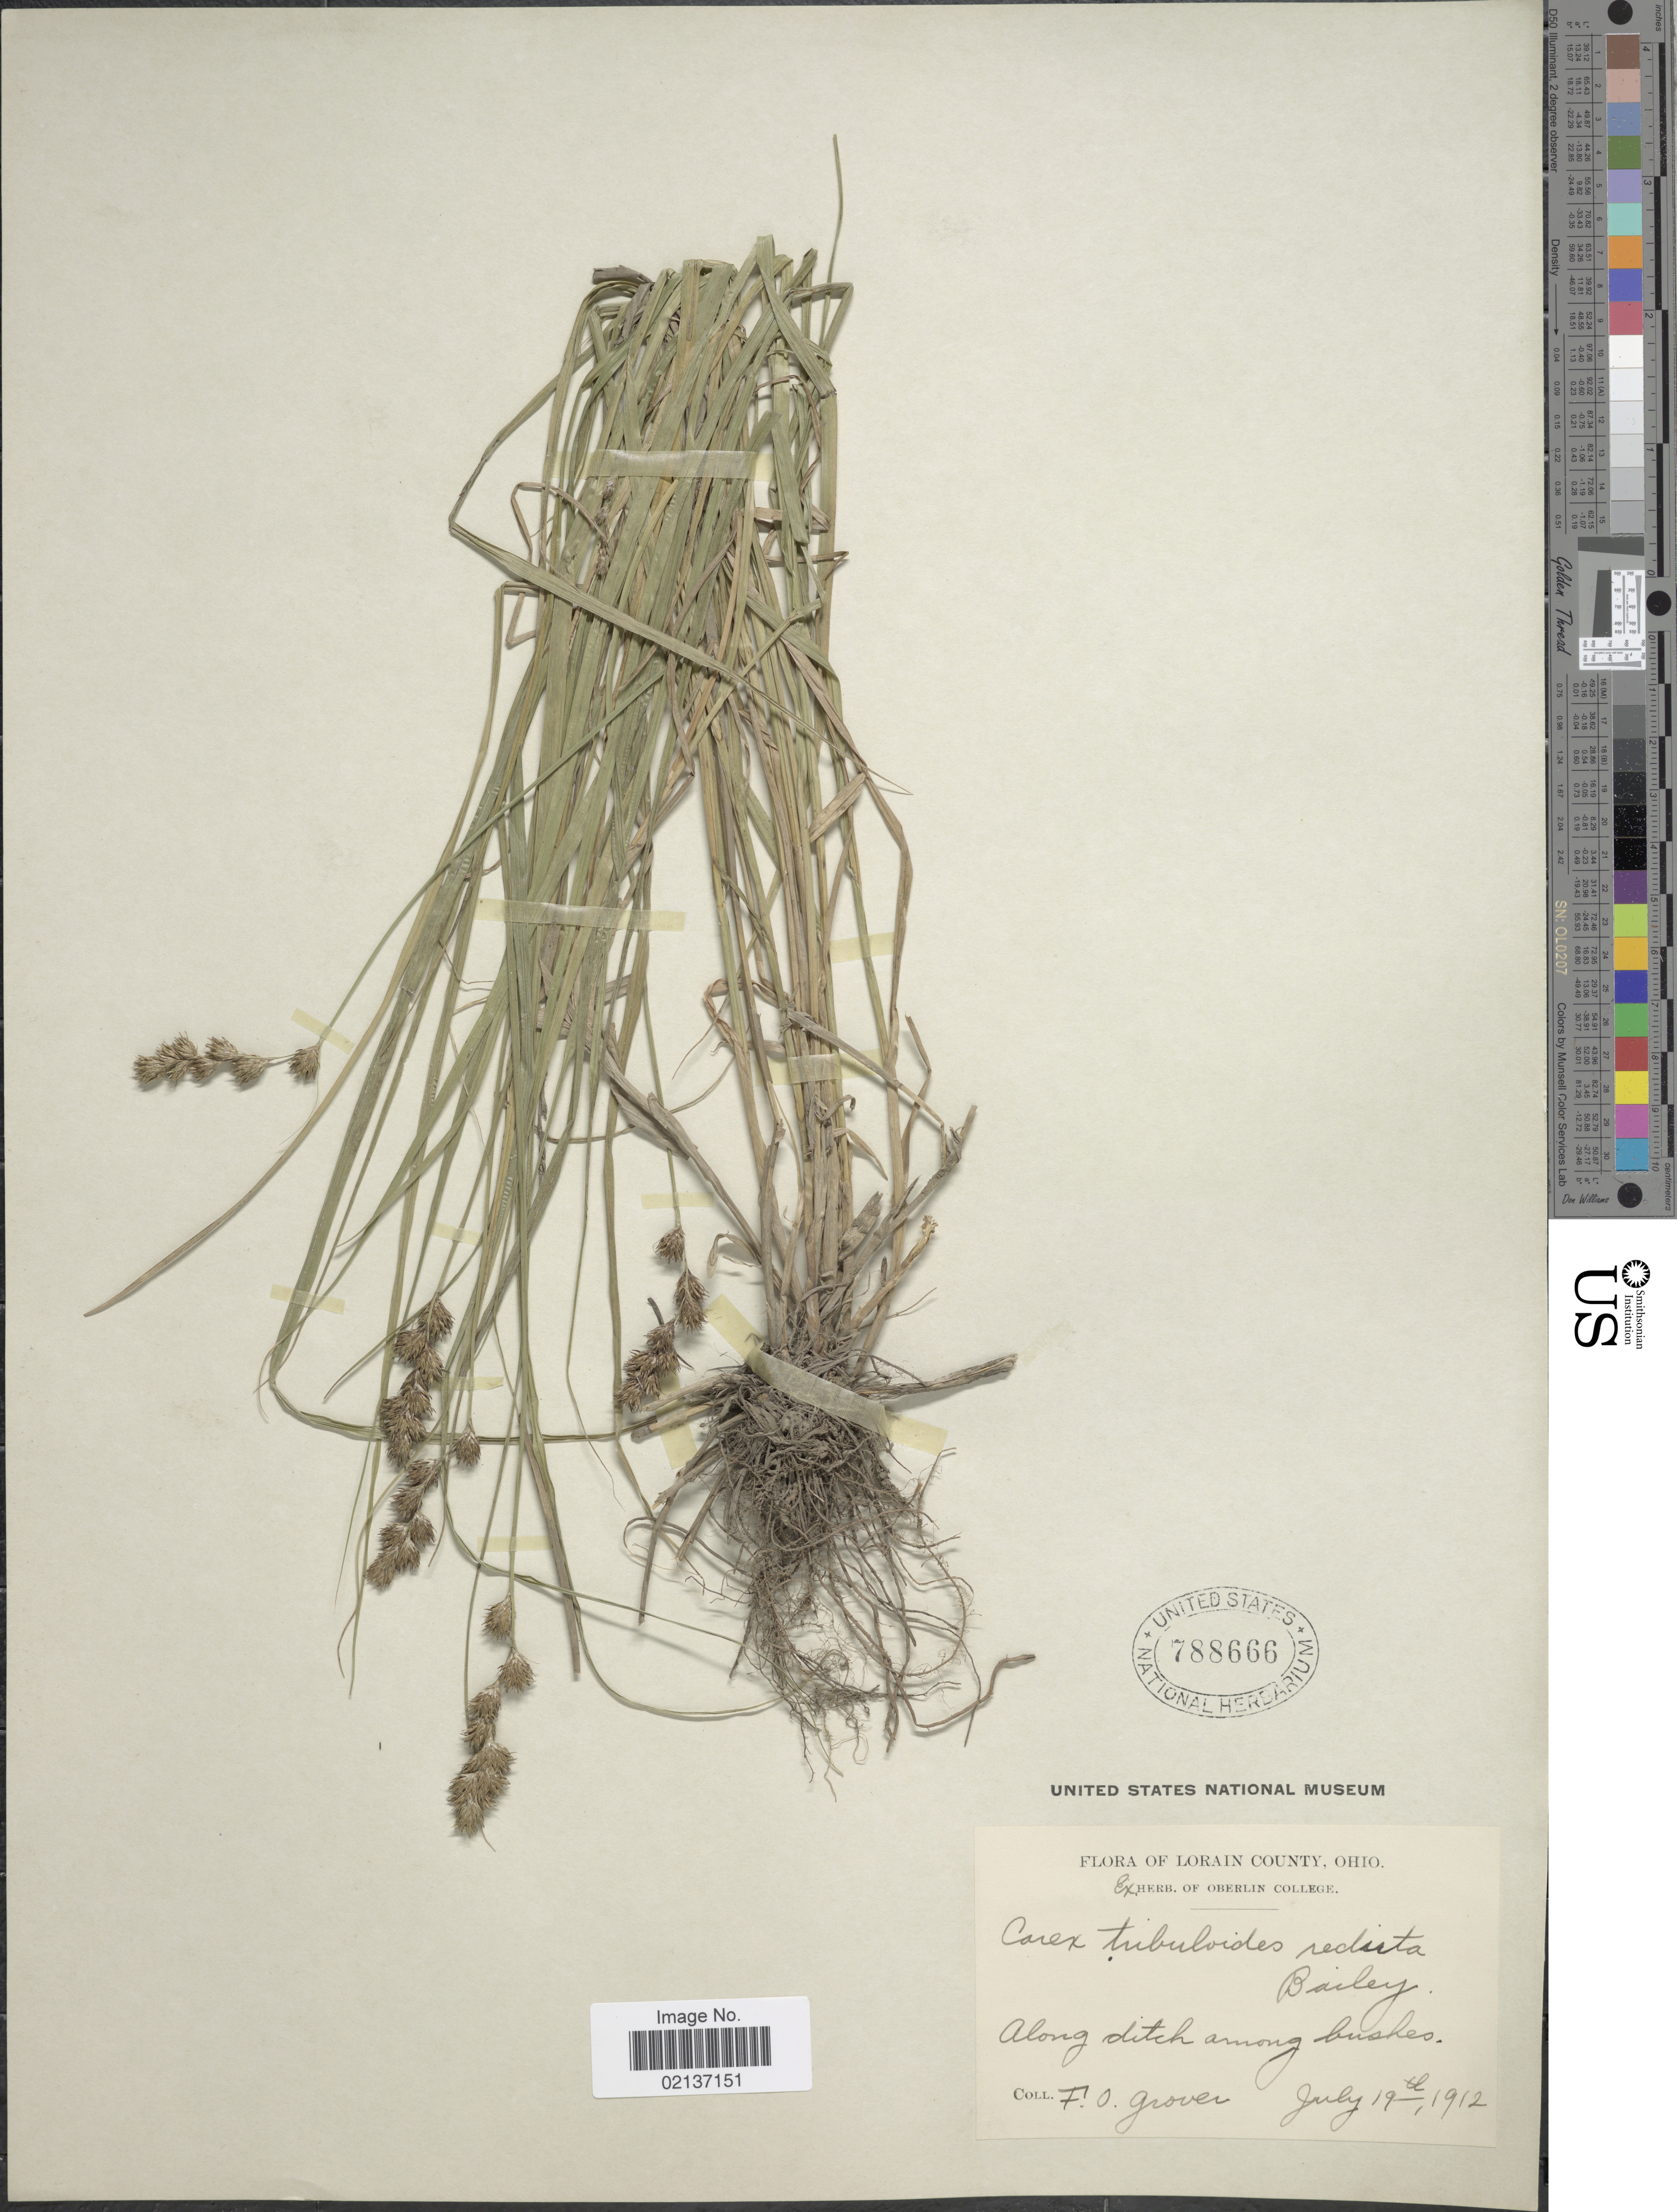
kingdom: Plantae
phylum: Tracheophyta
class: Liliopsida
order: Poales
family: Cyperaceae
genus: Carex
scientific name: Carex tribuloides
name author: Wahlenb.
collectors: F. Grover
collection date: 1912-07-19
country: United States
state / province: Ohio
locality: Lorain County, along ditch among bushes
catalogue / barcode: US 788666